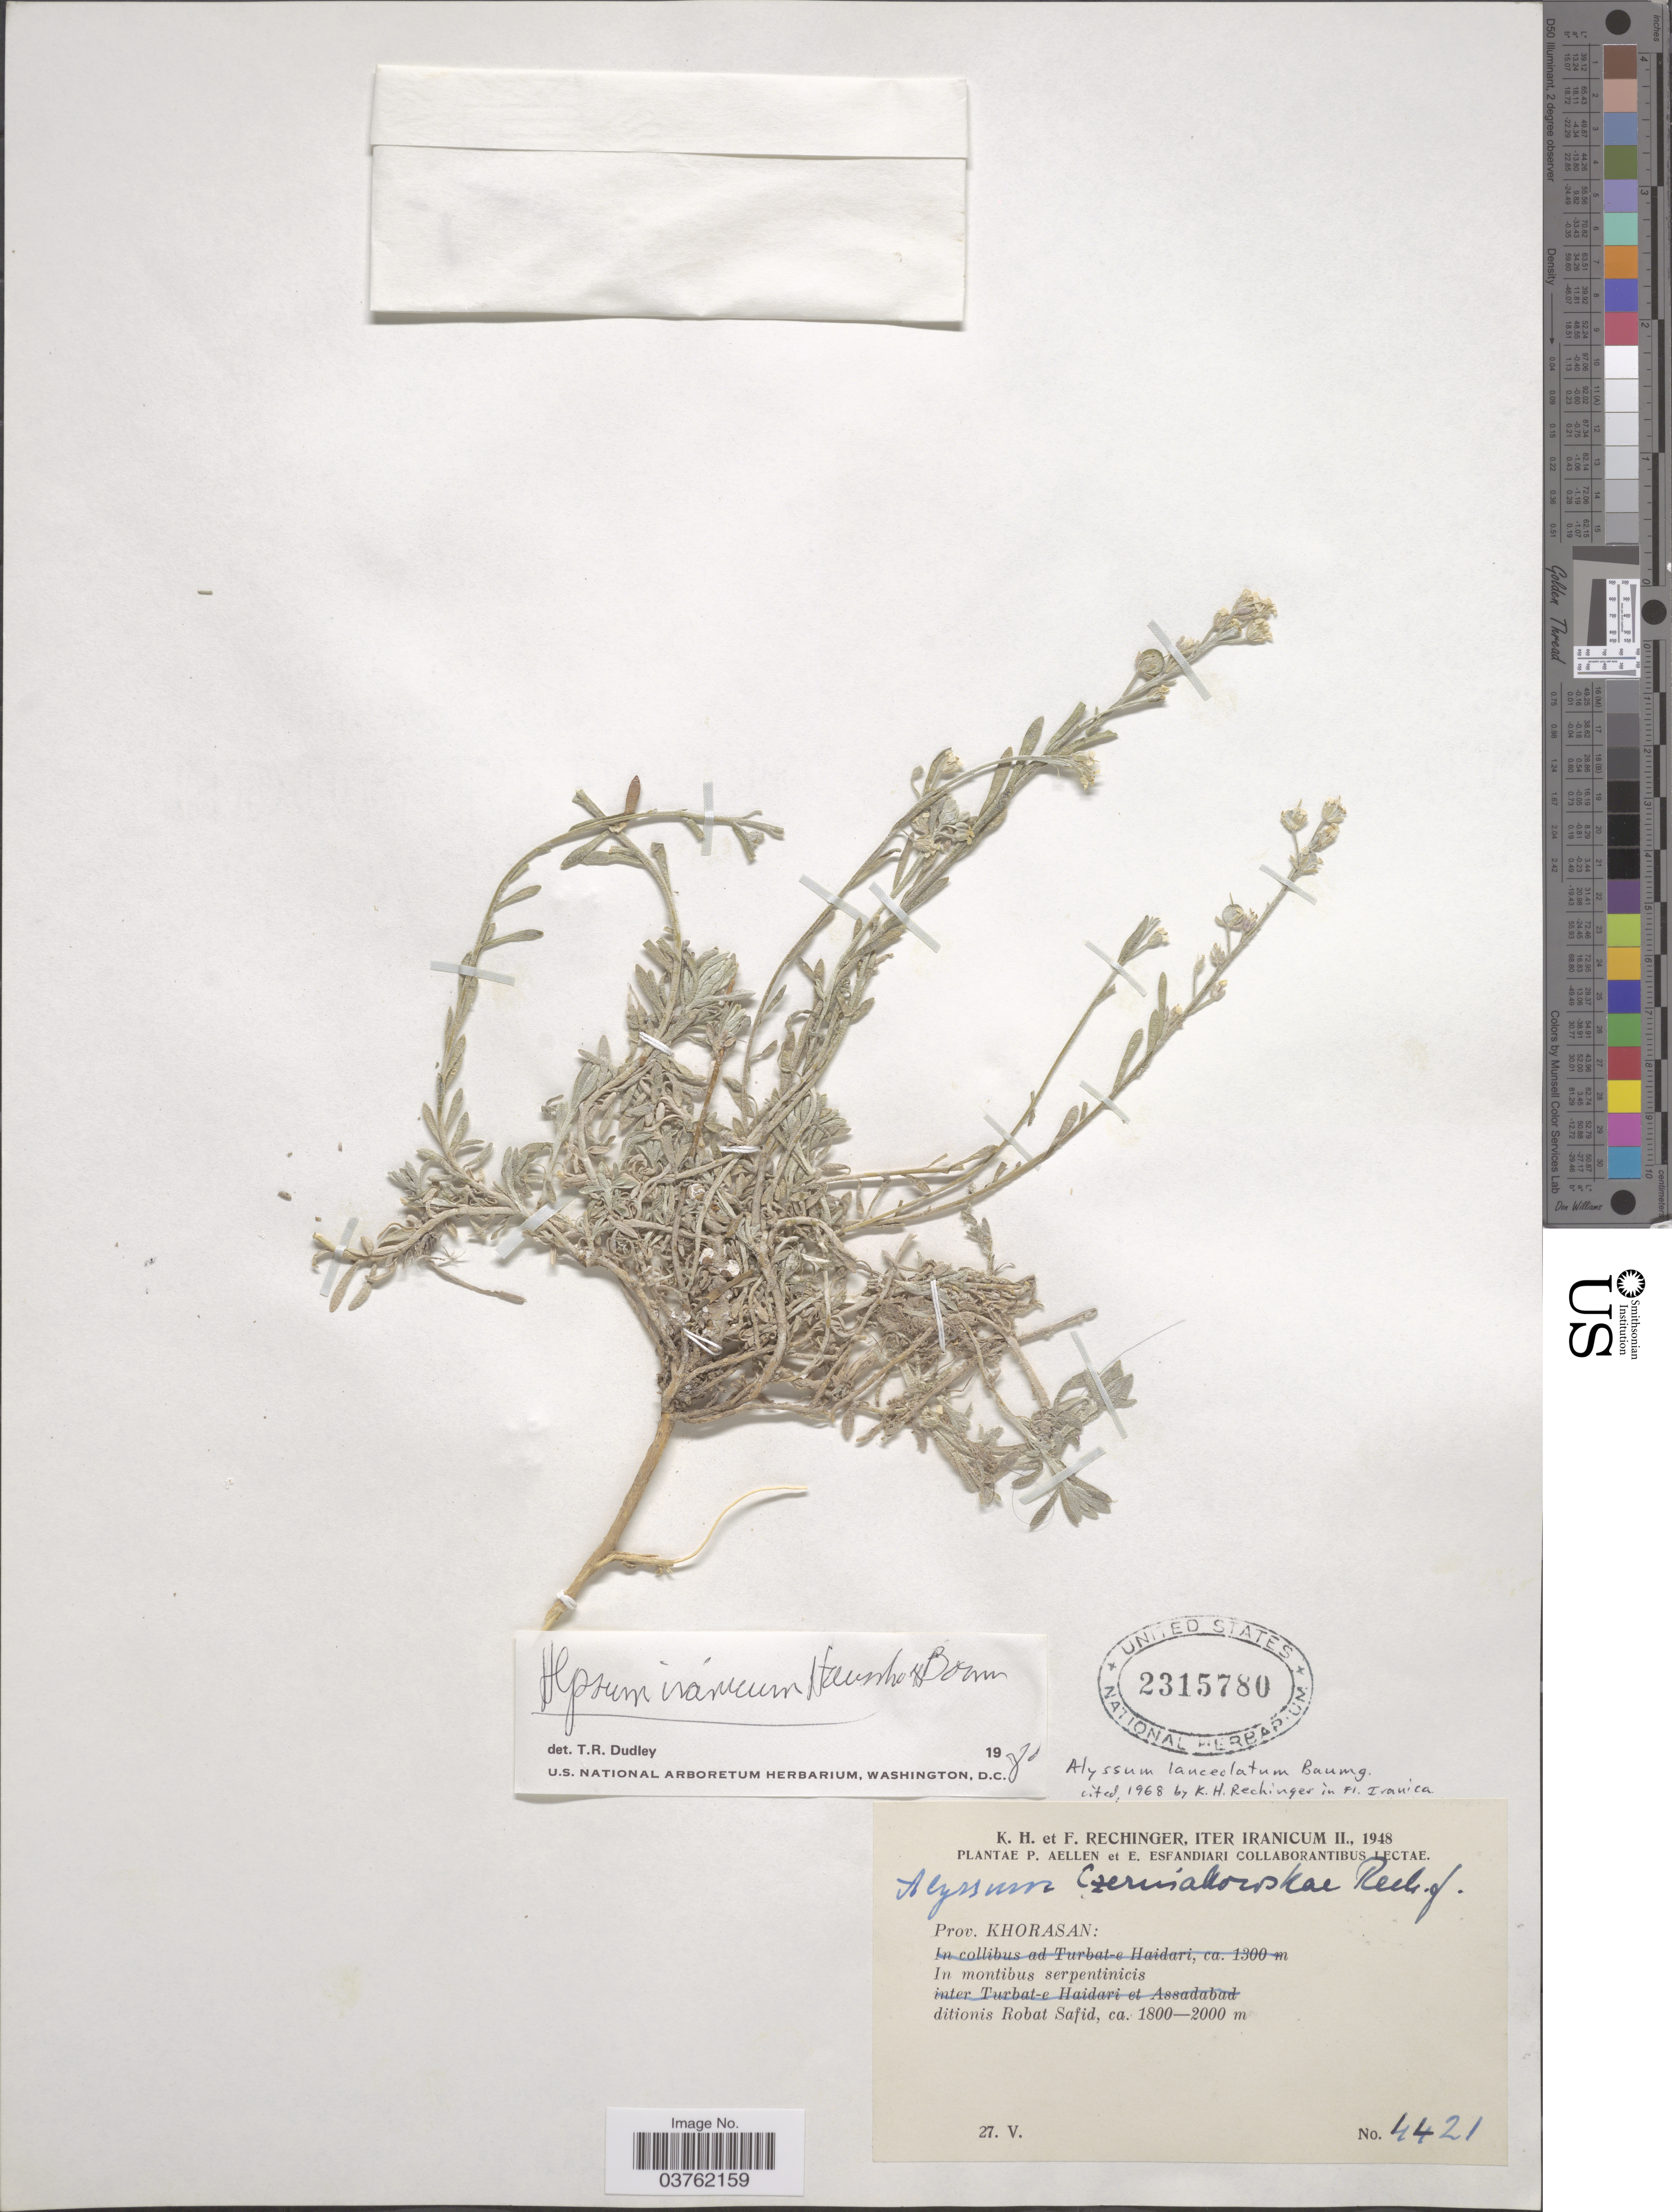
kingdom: Plantae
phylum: Tracheophyta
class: Magnoliopsida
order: Brassicales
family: Brassicaceae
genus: Alyssum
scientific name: Alyssum iranicum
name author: Hausskn. ex Baumg.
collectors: K. H. Rechinger, F. Rechinger, P. Aellen & E. Esfandiari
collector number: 4421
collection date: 1948-05-27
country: Iran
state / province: Khorasan [obsolete]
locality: In montibus serpentinicis ditionis Robat Safid.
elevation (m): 1800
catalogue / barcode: US 2315780